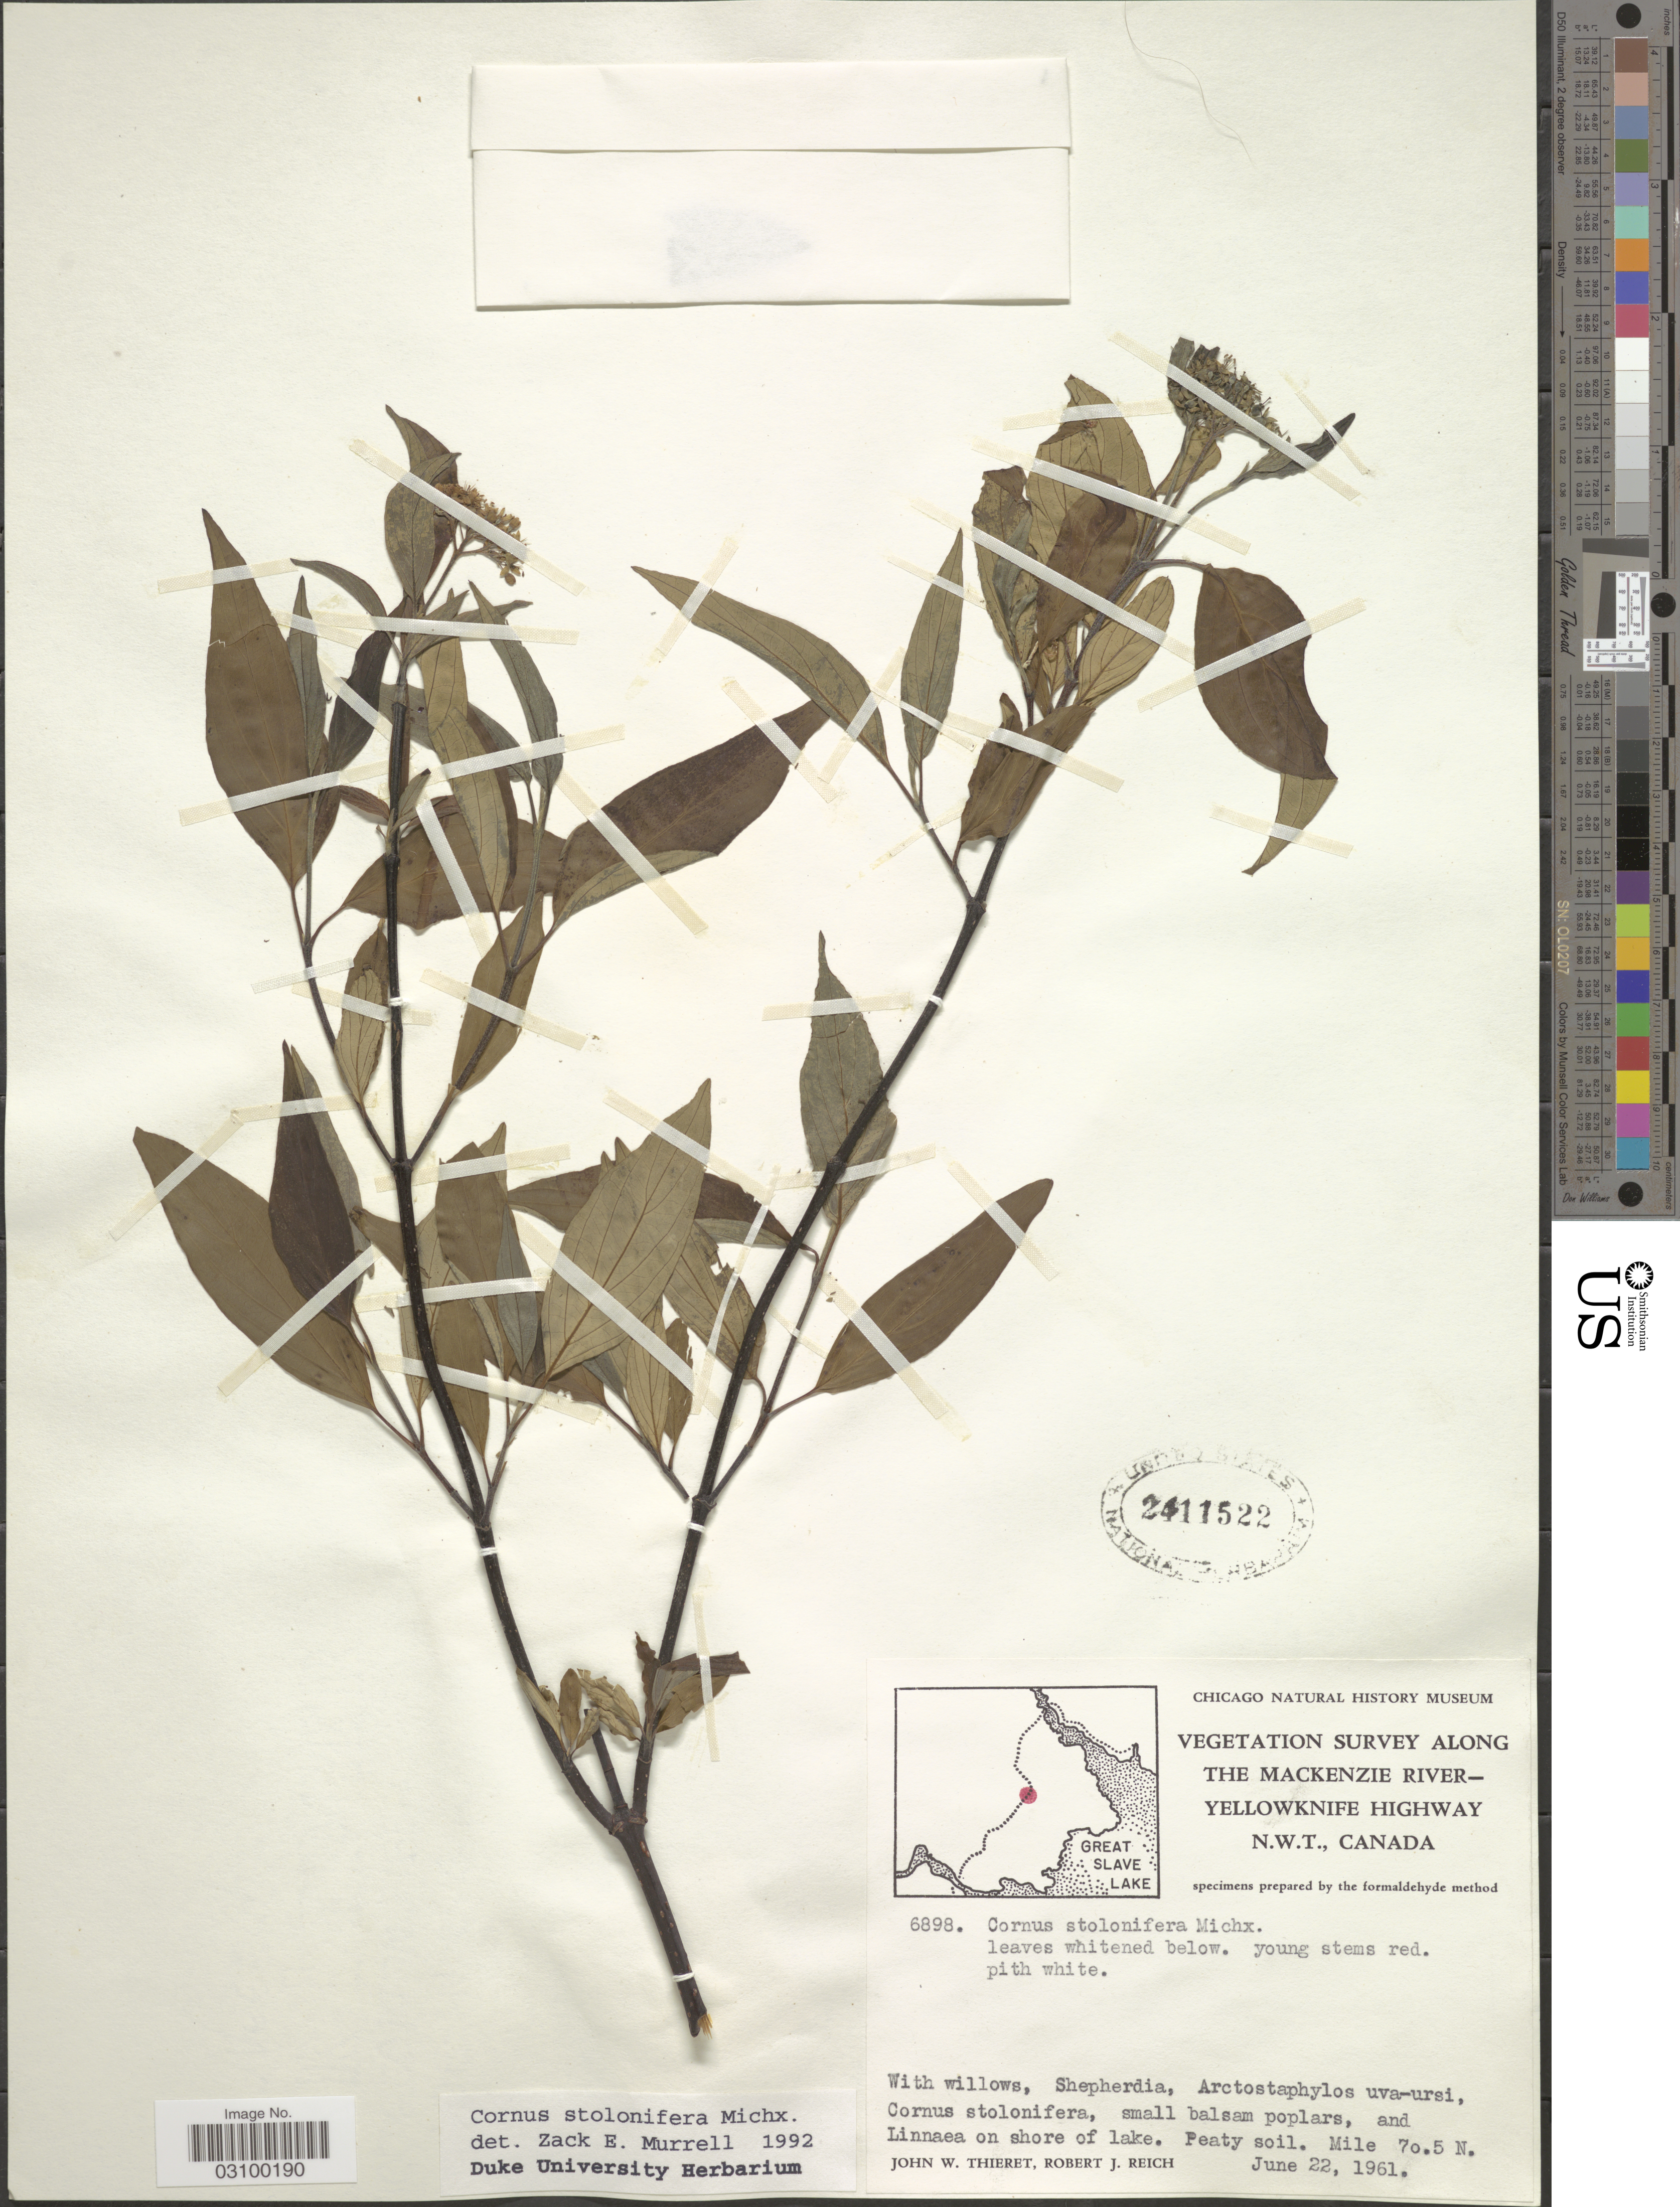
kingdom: Plantae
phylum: Tracheophyta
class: Magnoliopsida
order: Cornales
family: Cornaceae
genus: Cornus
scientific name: Cornus sericea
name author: L.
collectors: J. W. Thieret & R. Reich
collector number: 6898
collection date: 1961-06-22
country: Canada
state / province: Northwest Territories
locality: Along the Mackenzie River-Yellowknife Highway N. W. T. Mile 70.5 N.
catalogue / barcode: US 2411522